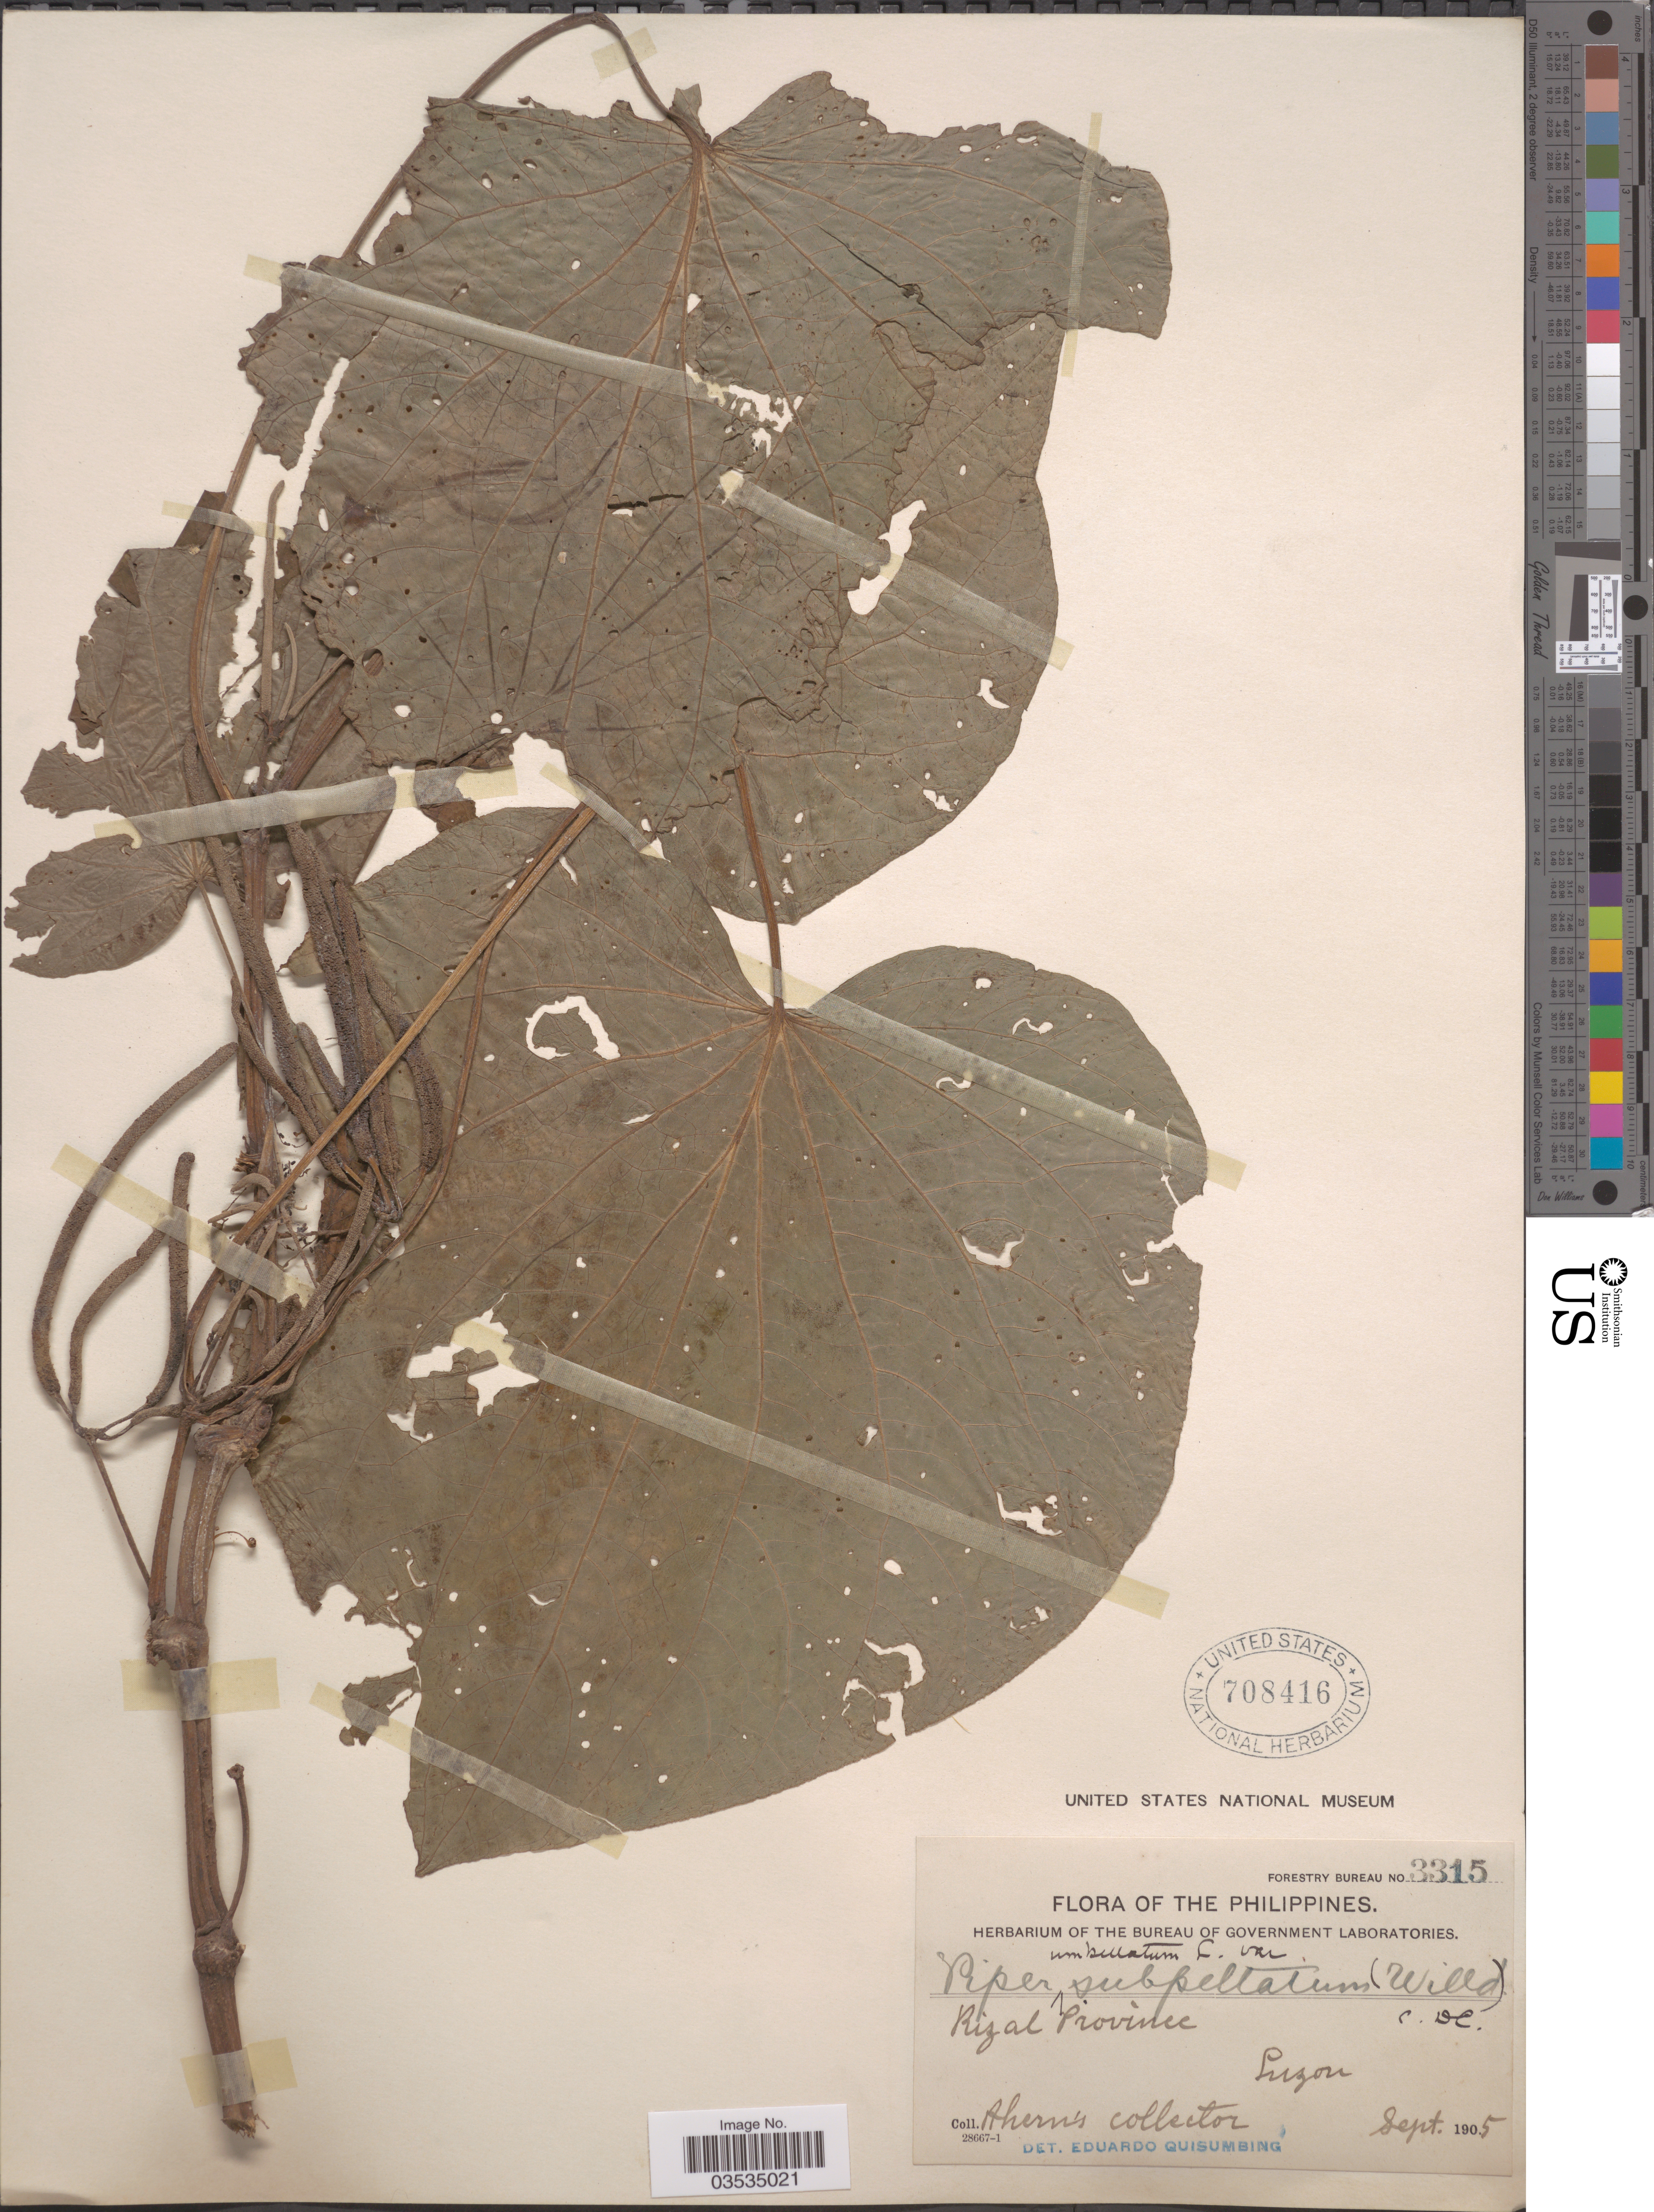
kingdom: Plantae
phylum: Tracheophyta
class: Magnoliopsida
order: Piperales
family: Piperaceae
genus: Piper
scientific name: Piper umbellatum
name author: L.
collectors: Ahern's collector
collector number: Forestry Bureau 3315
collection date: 1905-09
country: Philippines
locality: Rizal Province. Luzon.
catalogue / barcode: US 708416